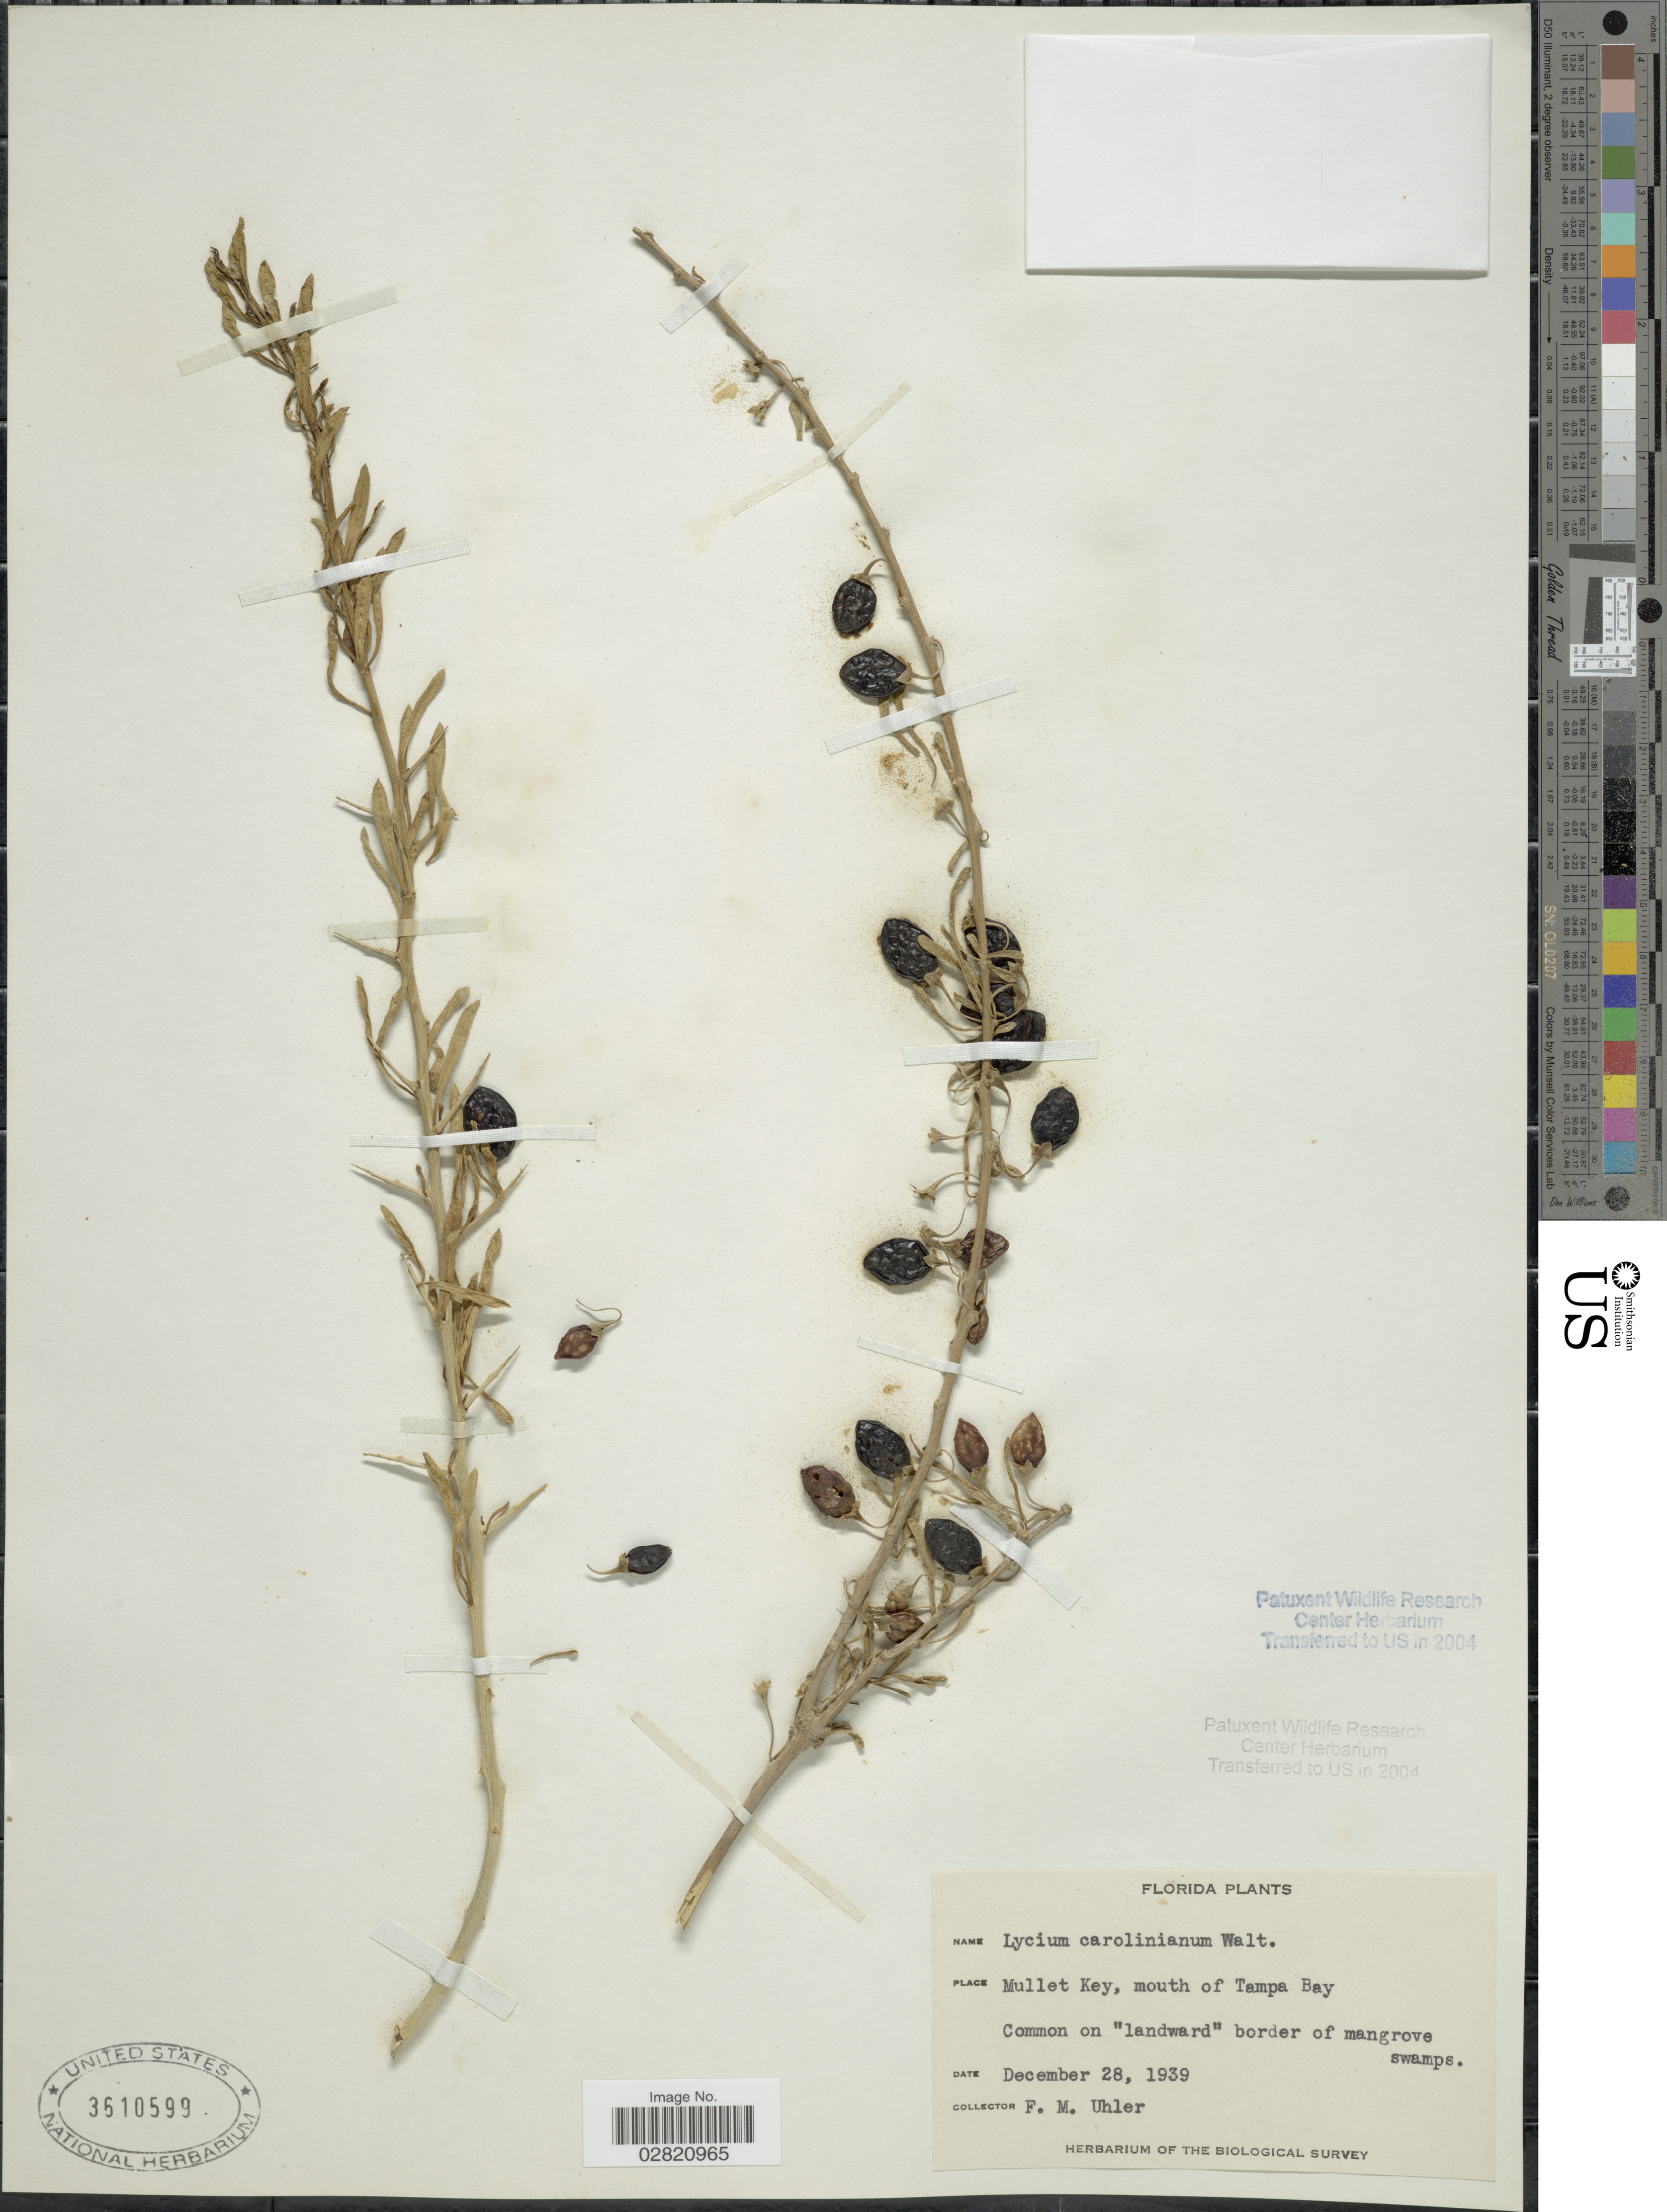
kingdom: Plantae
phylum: Tracheophyta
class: Magnoliopsida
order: Solanales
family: Solanaceae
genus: Lycium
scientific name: Lycium carolinianum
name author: Walter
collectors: F. M. Uhler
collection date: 1939-12-28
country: United States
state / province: Florida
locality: Mullet Key, mouth of Tampa Bay.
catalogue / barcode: US 3610599